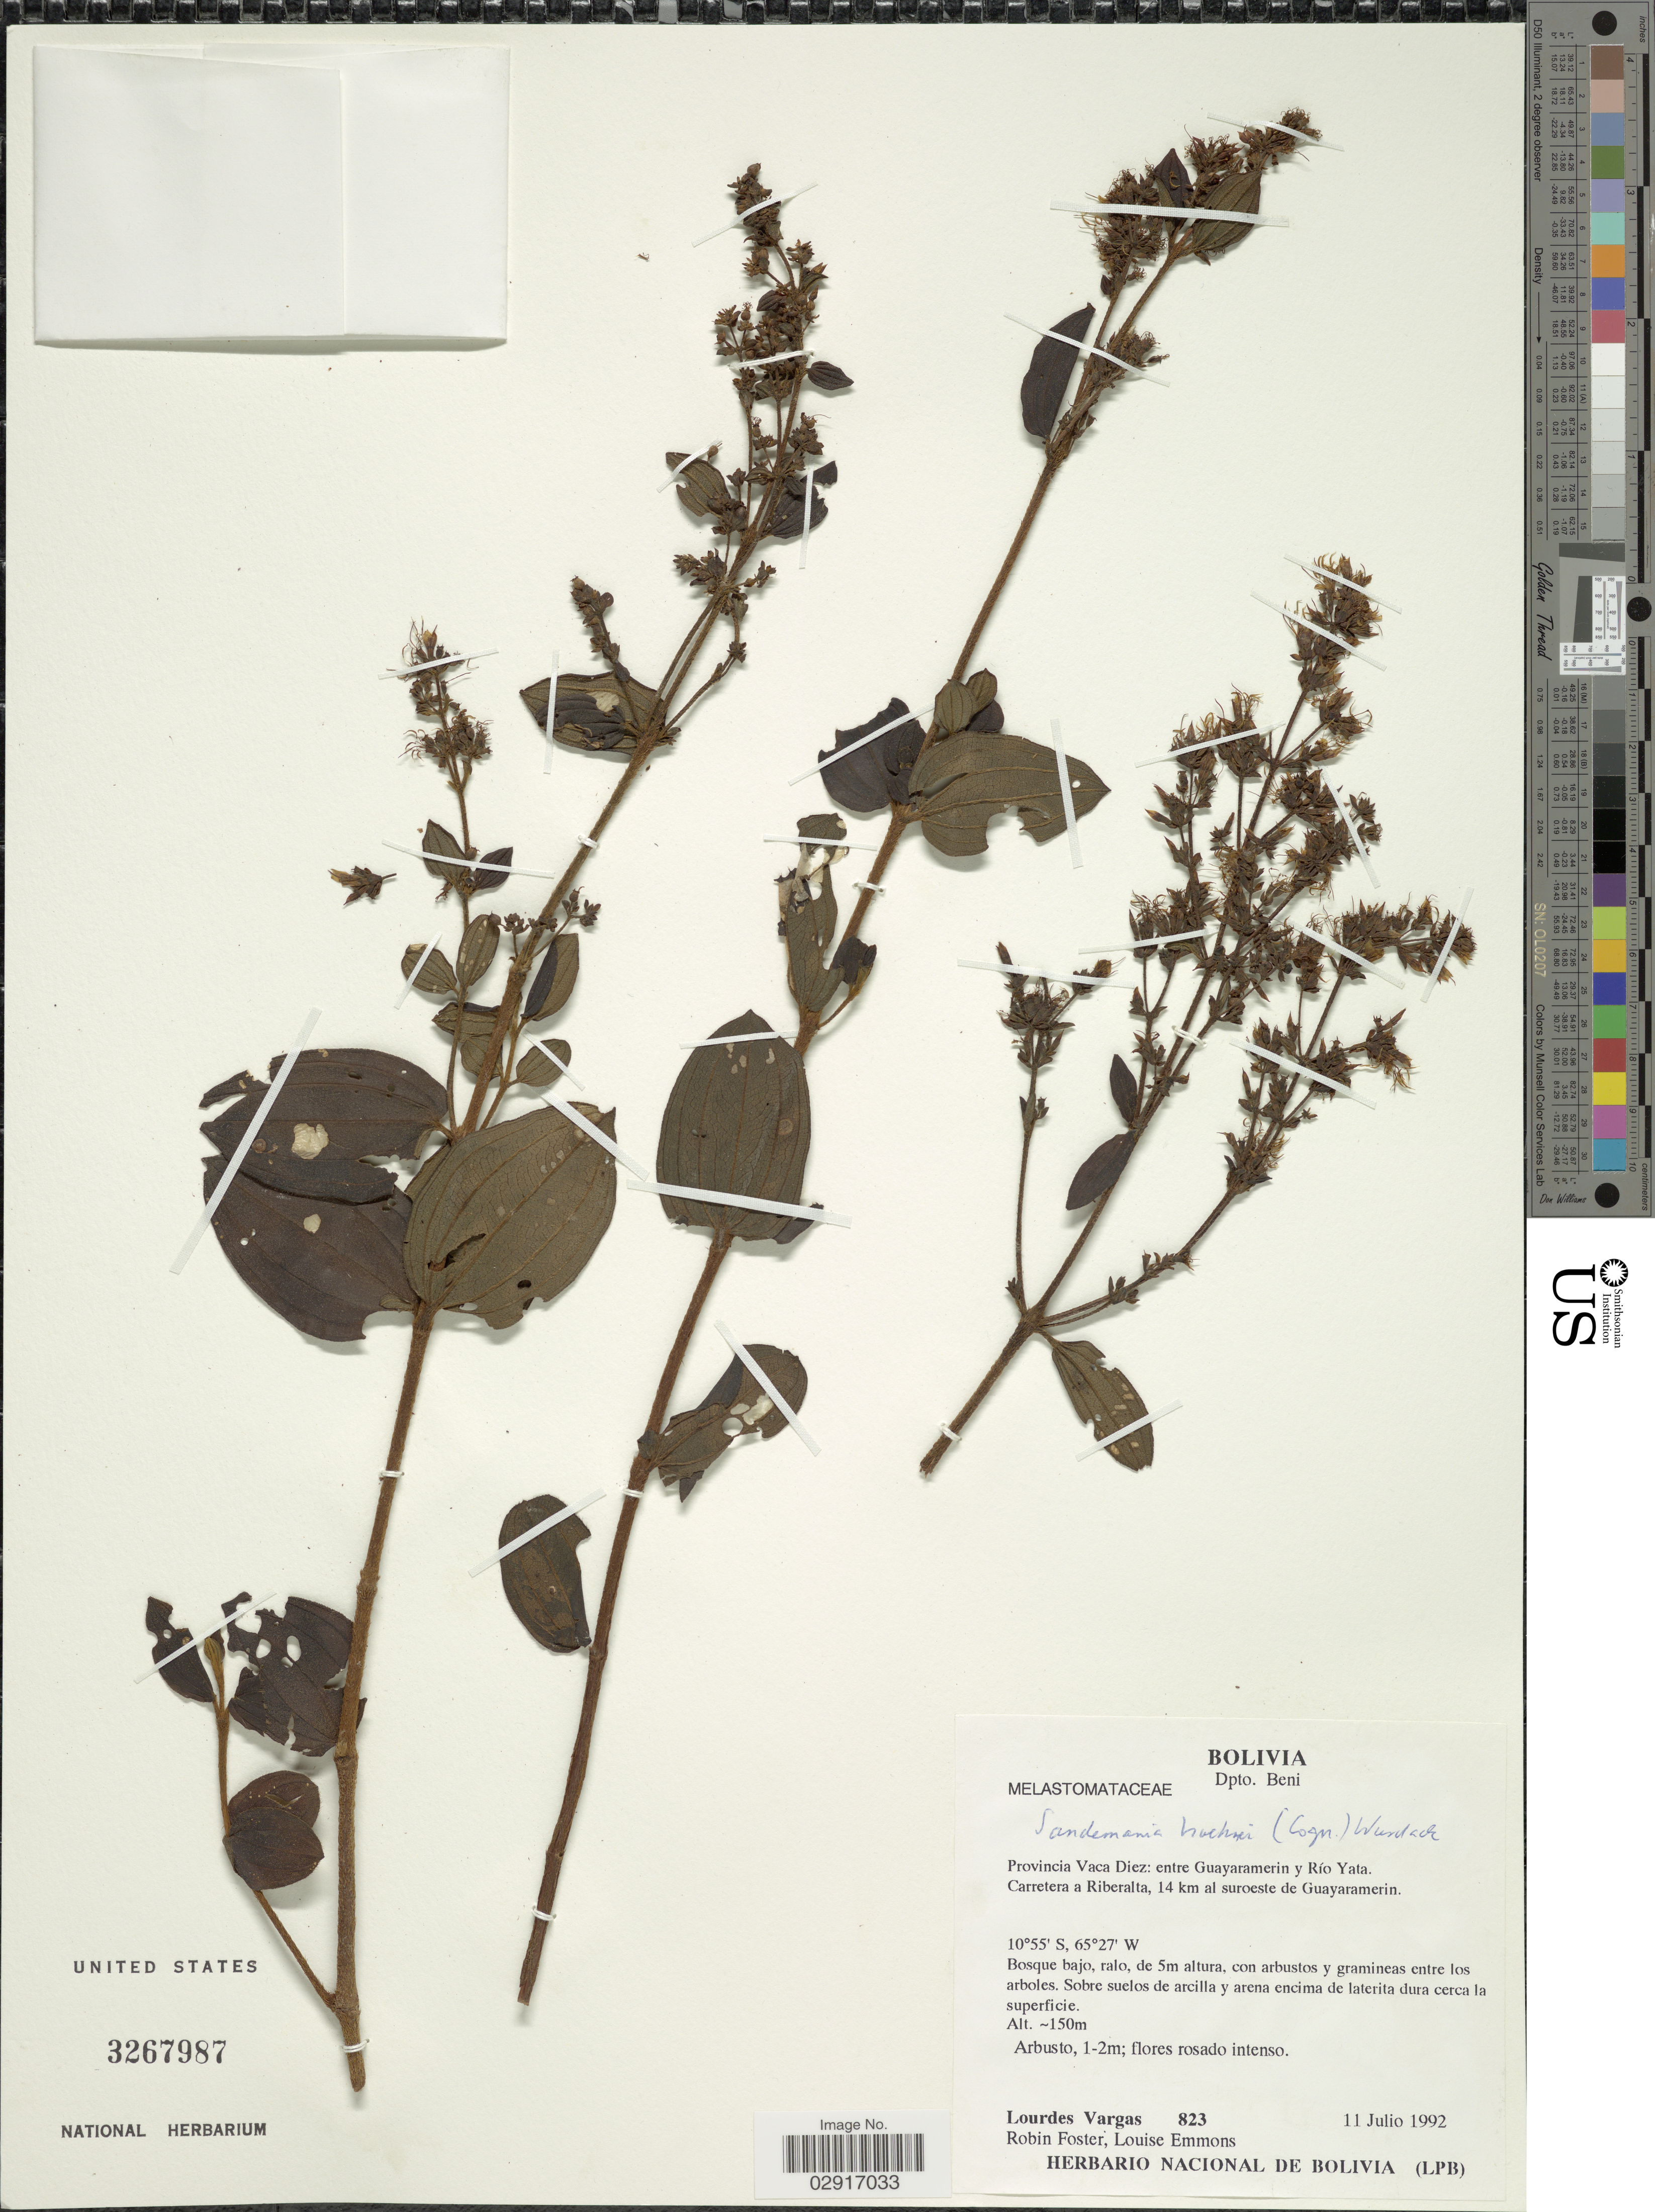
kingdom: Plantae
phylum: Tracheophyta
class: Magnoliopsida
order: Myrtales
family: Melastomataceae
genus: Sandemania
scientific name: Sandemania hoehnei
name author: (Cogn.) Wurdack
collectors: L. Vargas, R. B. Foster & L. Emmons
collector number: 823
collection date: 1992-07-11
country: Bolivia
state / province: Beni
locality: Dpto. Beni. Provincia Vaca Diez: entre Guayaramerin y Río Yata. Carretera a Riberalta, 14 km al suroeste de Guayaramerin.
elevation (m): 150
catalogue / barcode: US 3267987